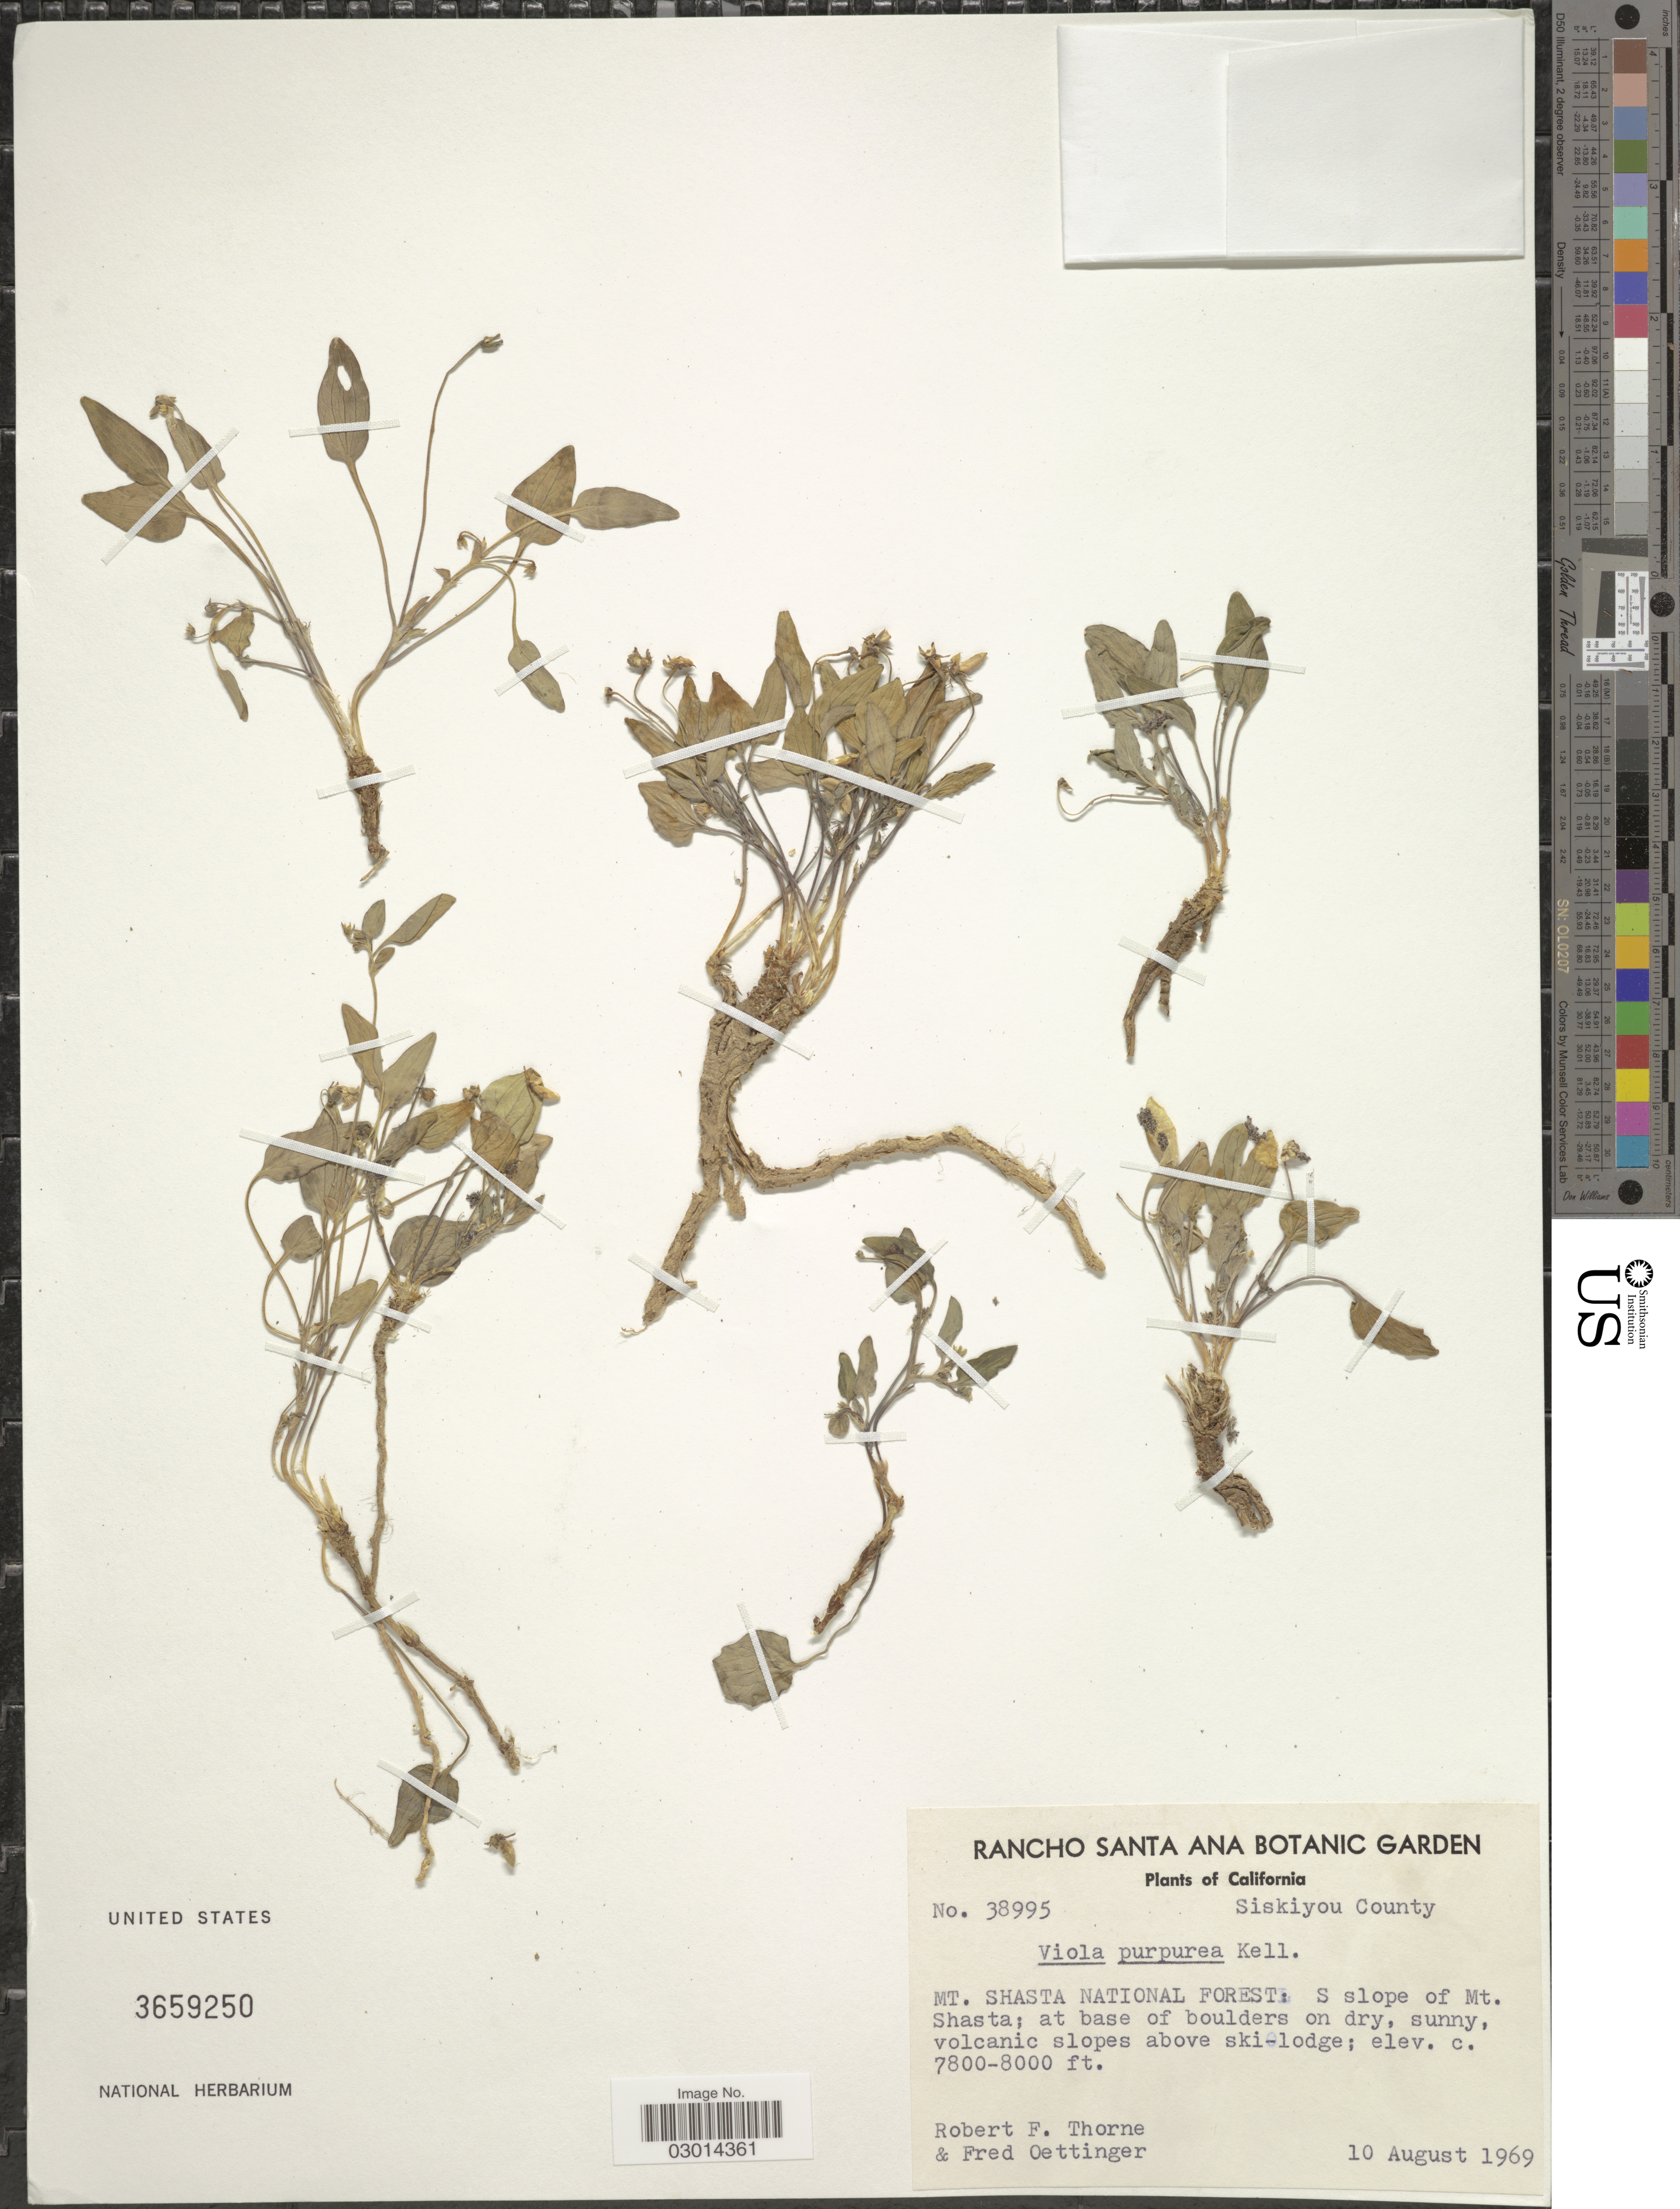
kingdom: Plantae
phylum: Tracheophyta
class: Magnoliopsida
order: Malpighiales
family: Violaceae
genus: Viola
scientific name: Viola purpurea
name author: Kellogg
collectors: R. F. Thorne & F. Oettinger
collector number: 38995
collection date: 1969-08-10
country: United States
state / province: California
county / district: Siskiyou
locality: Rancho Santa Ana Botanic Garden, Siskiyou County, Mt. Shasta National Forest: S slope of Mt. Shasta.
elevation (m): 2377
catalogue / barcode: US 3659250